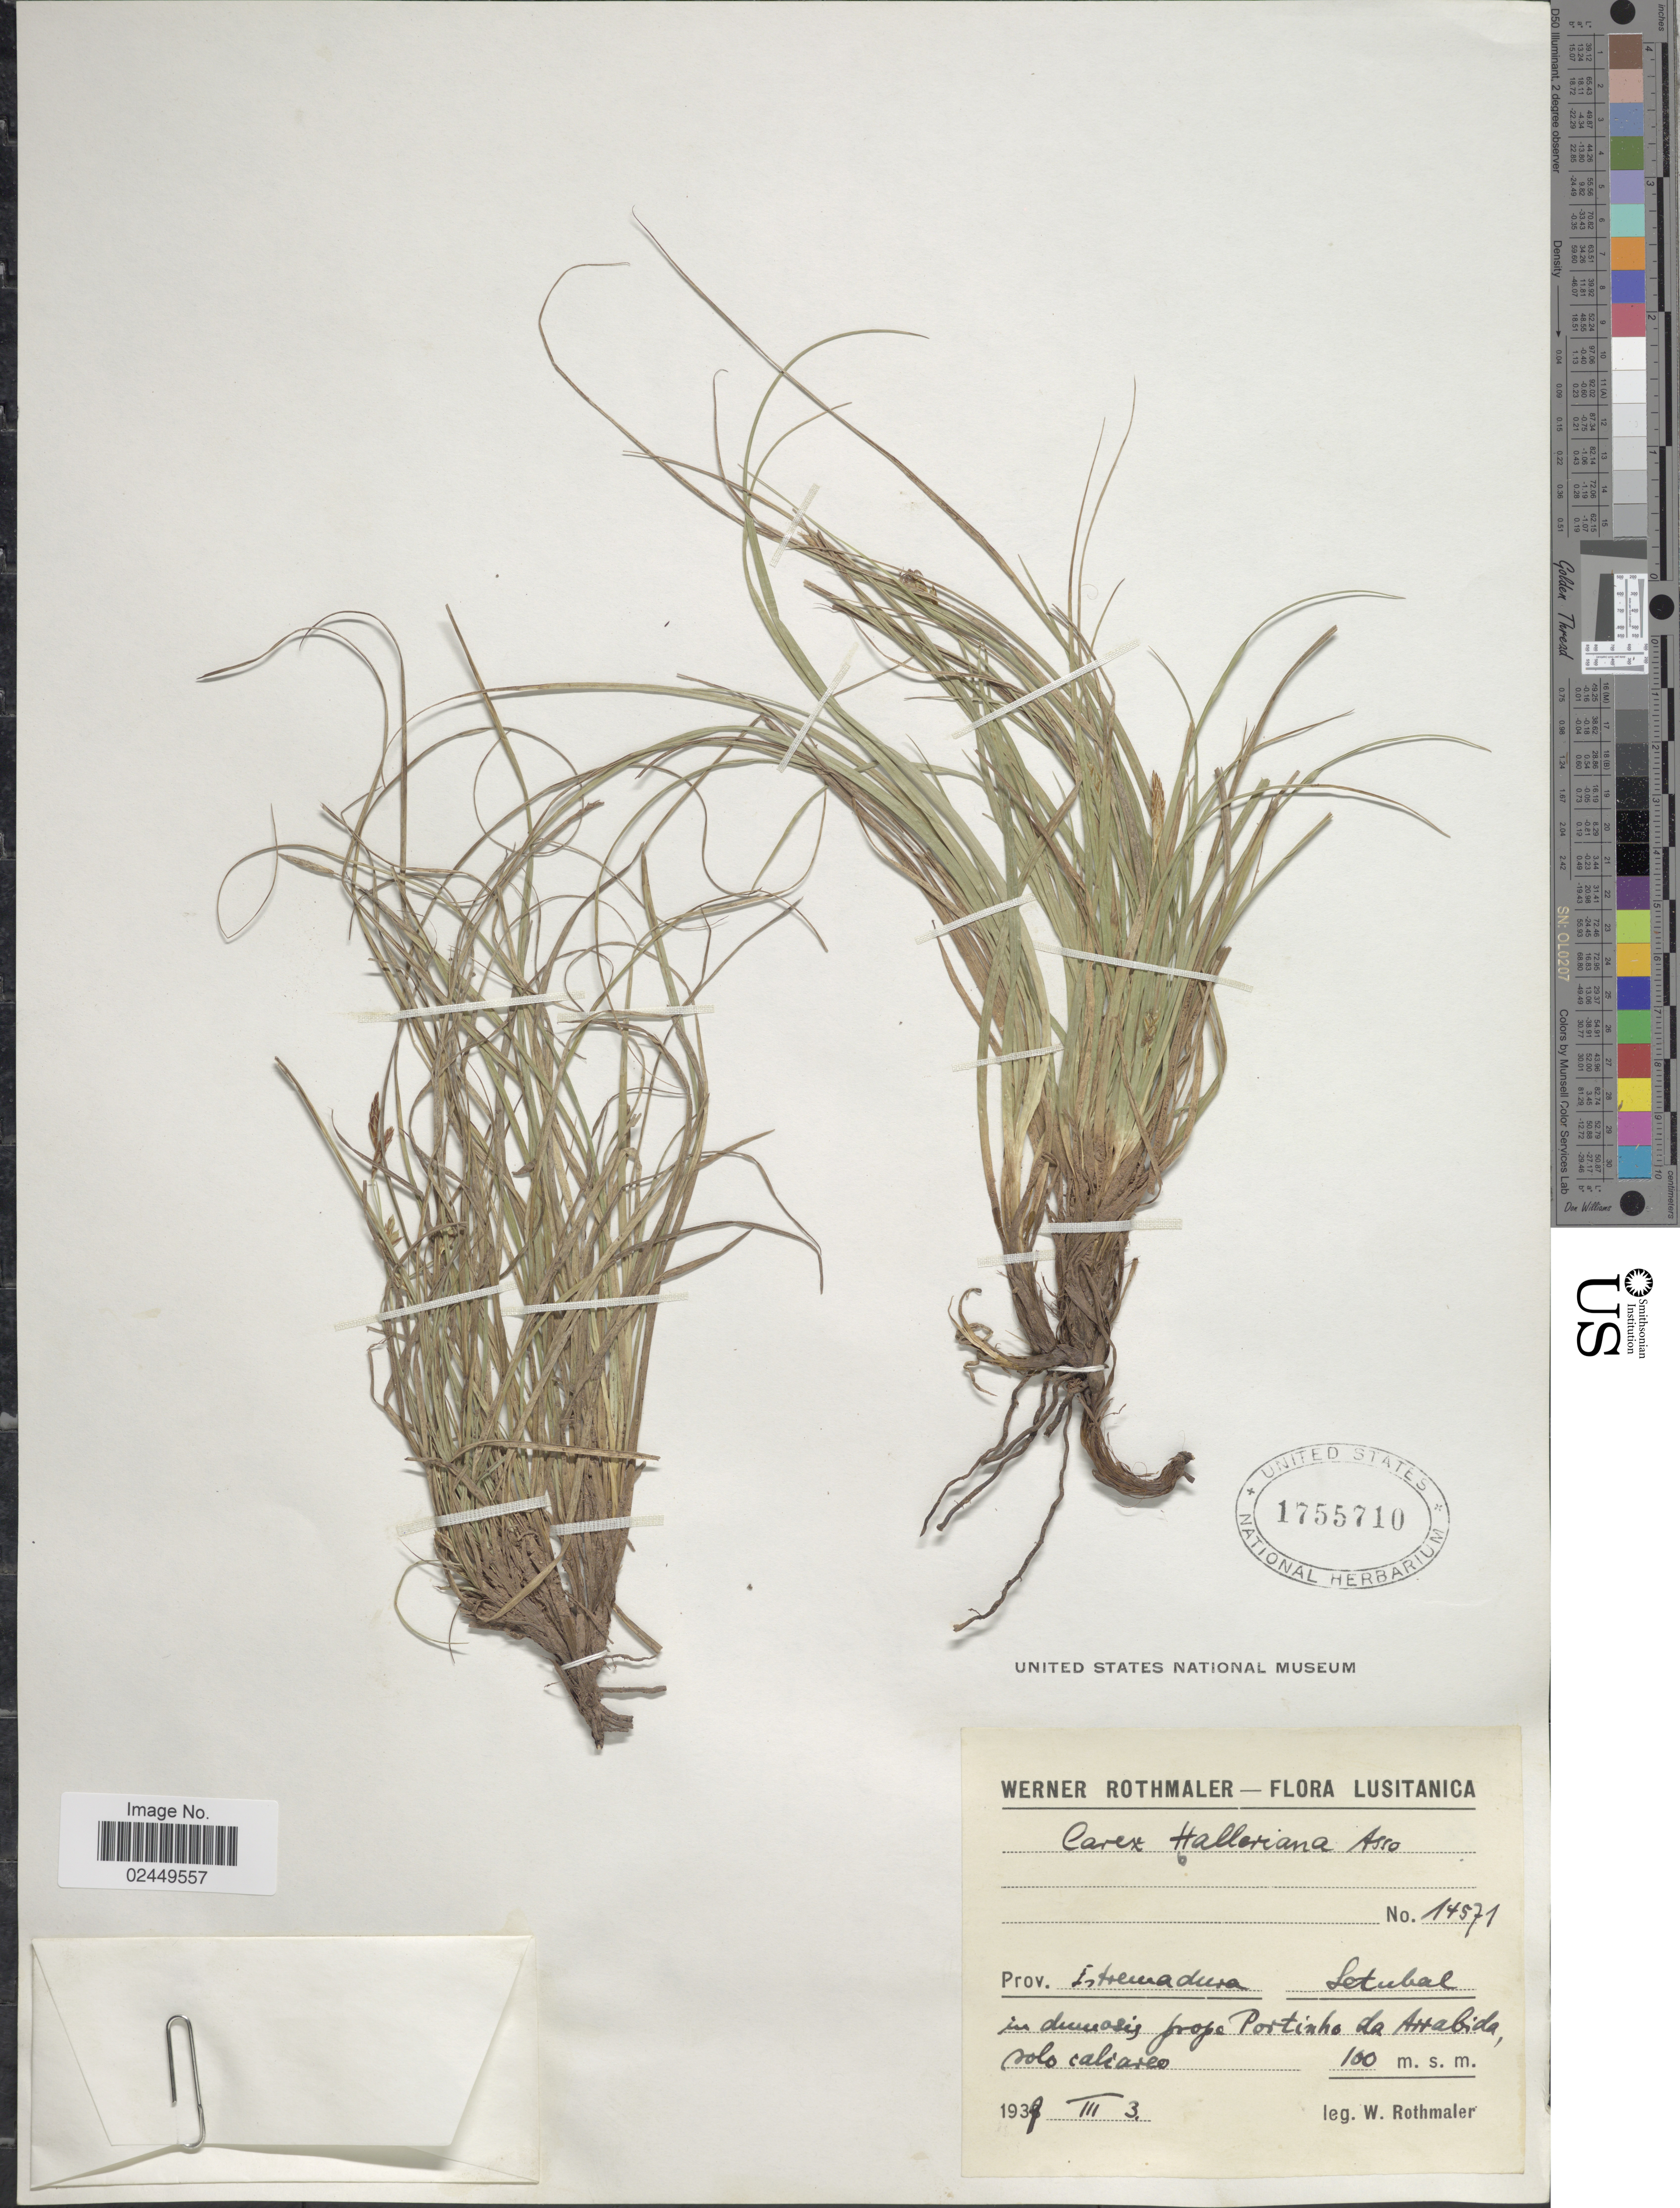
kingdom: Plantae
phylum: Tracheophyta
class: Liliopsida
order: Poales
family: Cyperaceae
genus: Carex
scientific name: Carex halleriana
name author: Asso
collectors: W. Rothmaler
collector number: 14571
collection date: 1937-03-03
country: Portugal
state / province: Setubal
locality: Prov. Estremaxa Setubal in dum [illegible text]sis prope Portinho da Arrabida solo Calcareo. [interpreted]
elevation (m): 100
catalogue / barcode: US 1755710